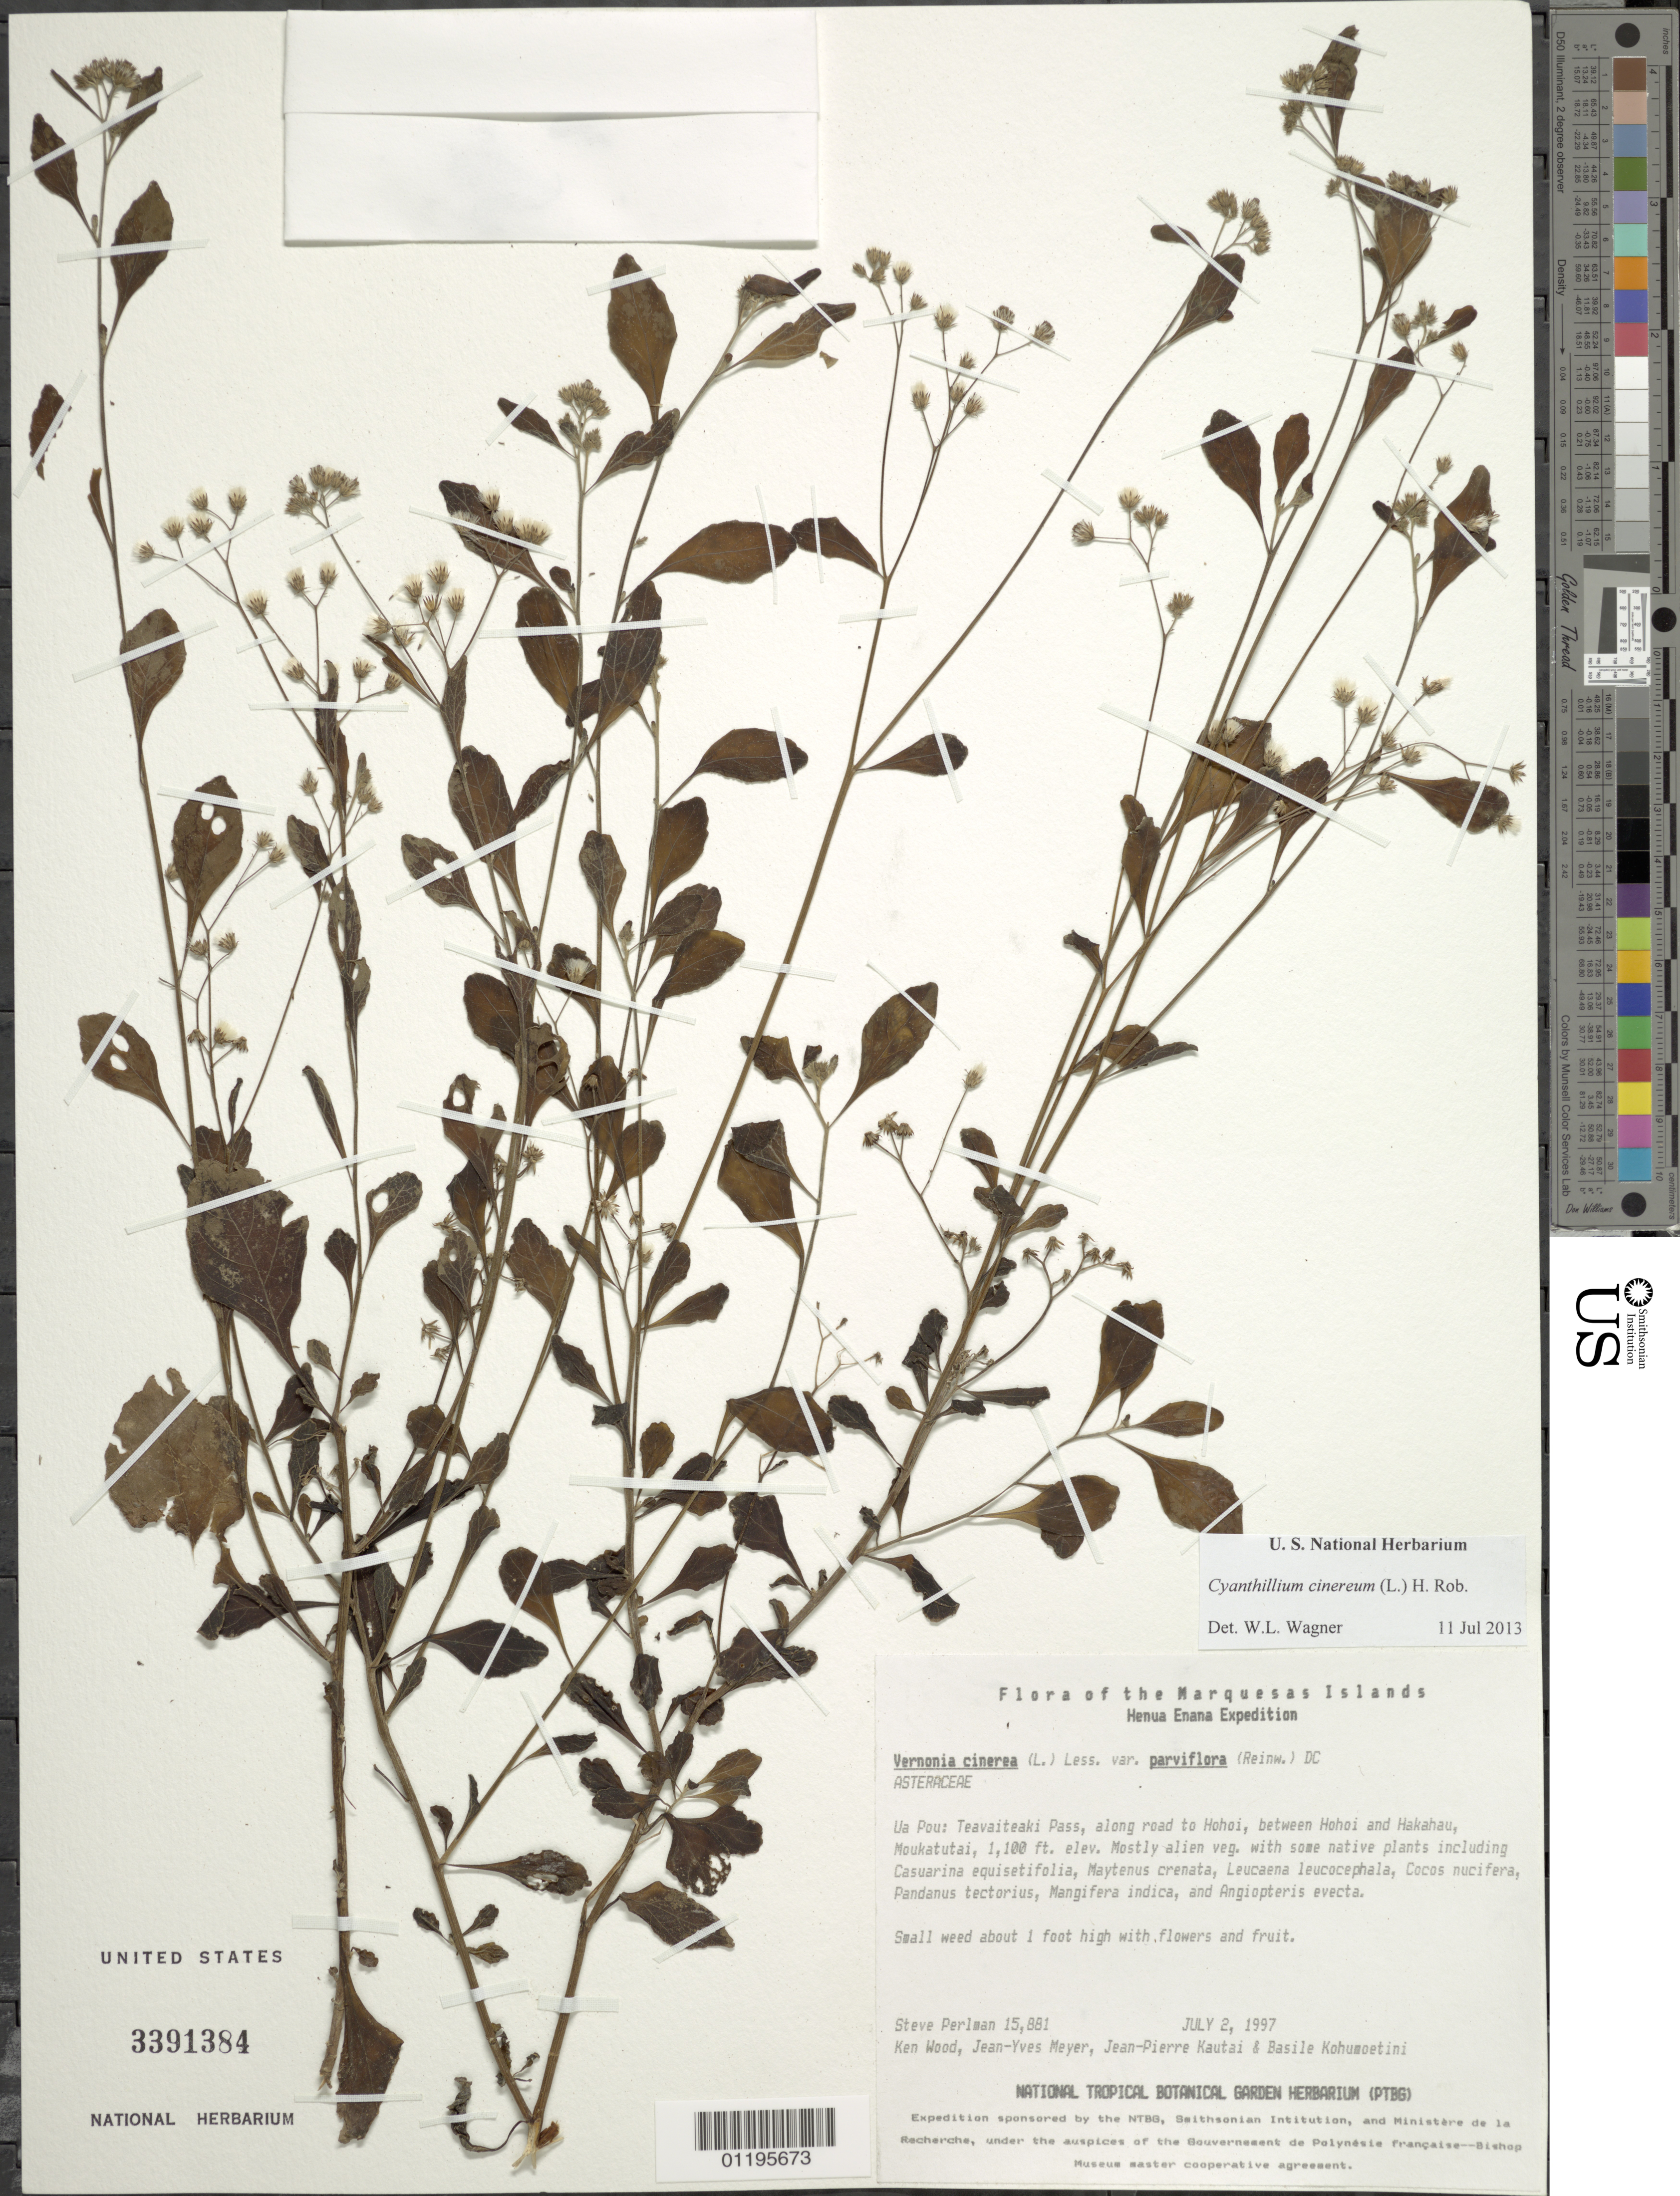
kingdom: Plantae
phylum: Tracheophyta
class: Magnoliopsida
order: Asterales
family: Asteraceae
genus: Cyanthillium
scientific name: Cyanthillium cinereum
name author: (L.) H. Rob.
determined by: Wagner, W. L.; Lorence, David H.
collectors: S. P. Perlman, K. R. Wood, J.-Y. Meyer, J. Kautai & B. Kohumoetini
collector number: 15881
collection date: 1997-07-02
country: French Polynesia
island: Ua Pou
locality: Teavaiteaki Pass, along road to Hohoi, between Hohoi and Hakahau, Moukatutai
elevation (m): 335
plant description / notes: Mostly alien vegetation with some native plants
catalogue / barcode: US 3391384